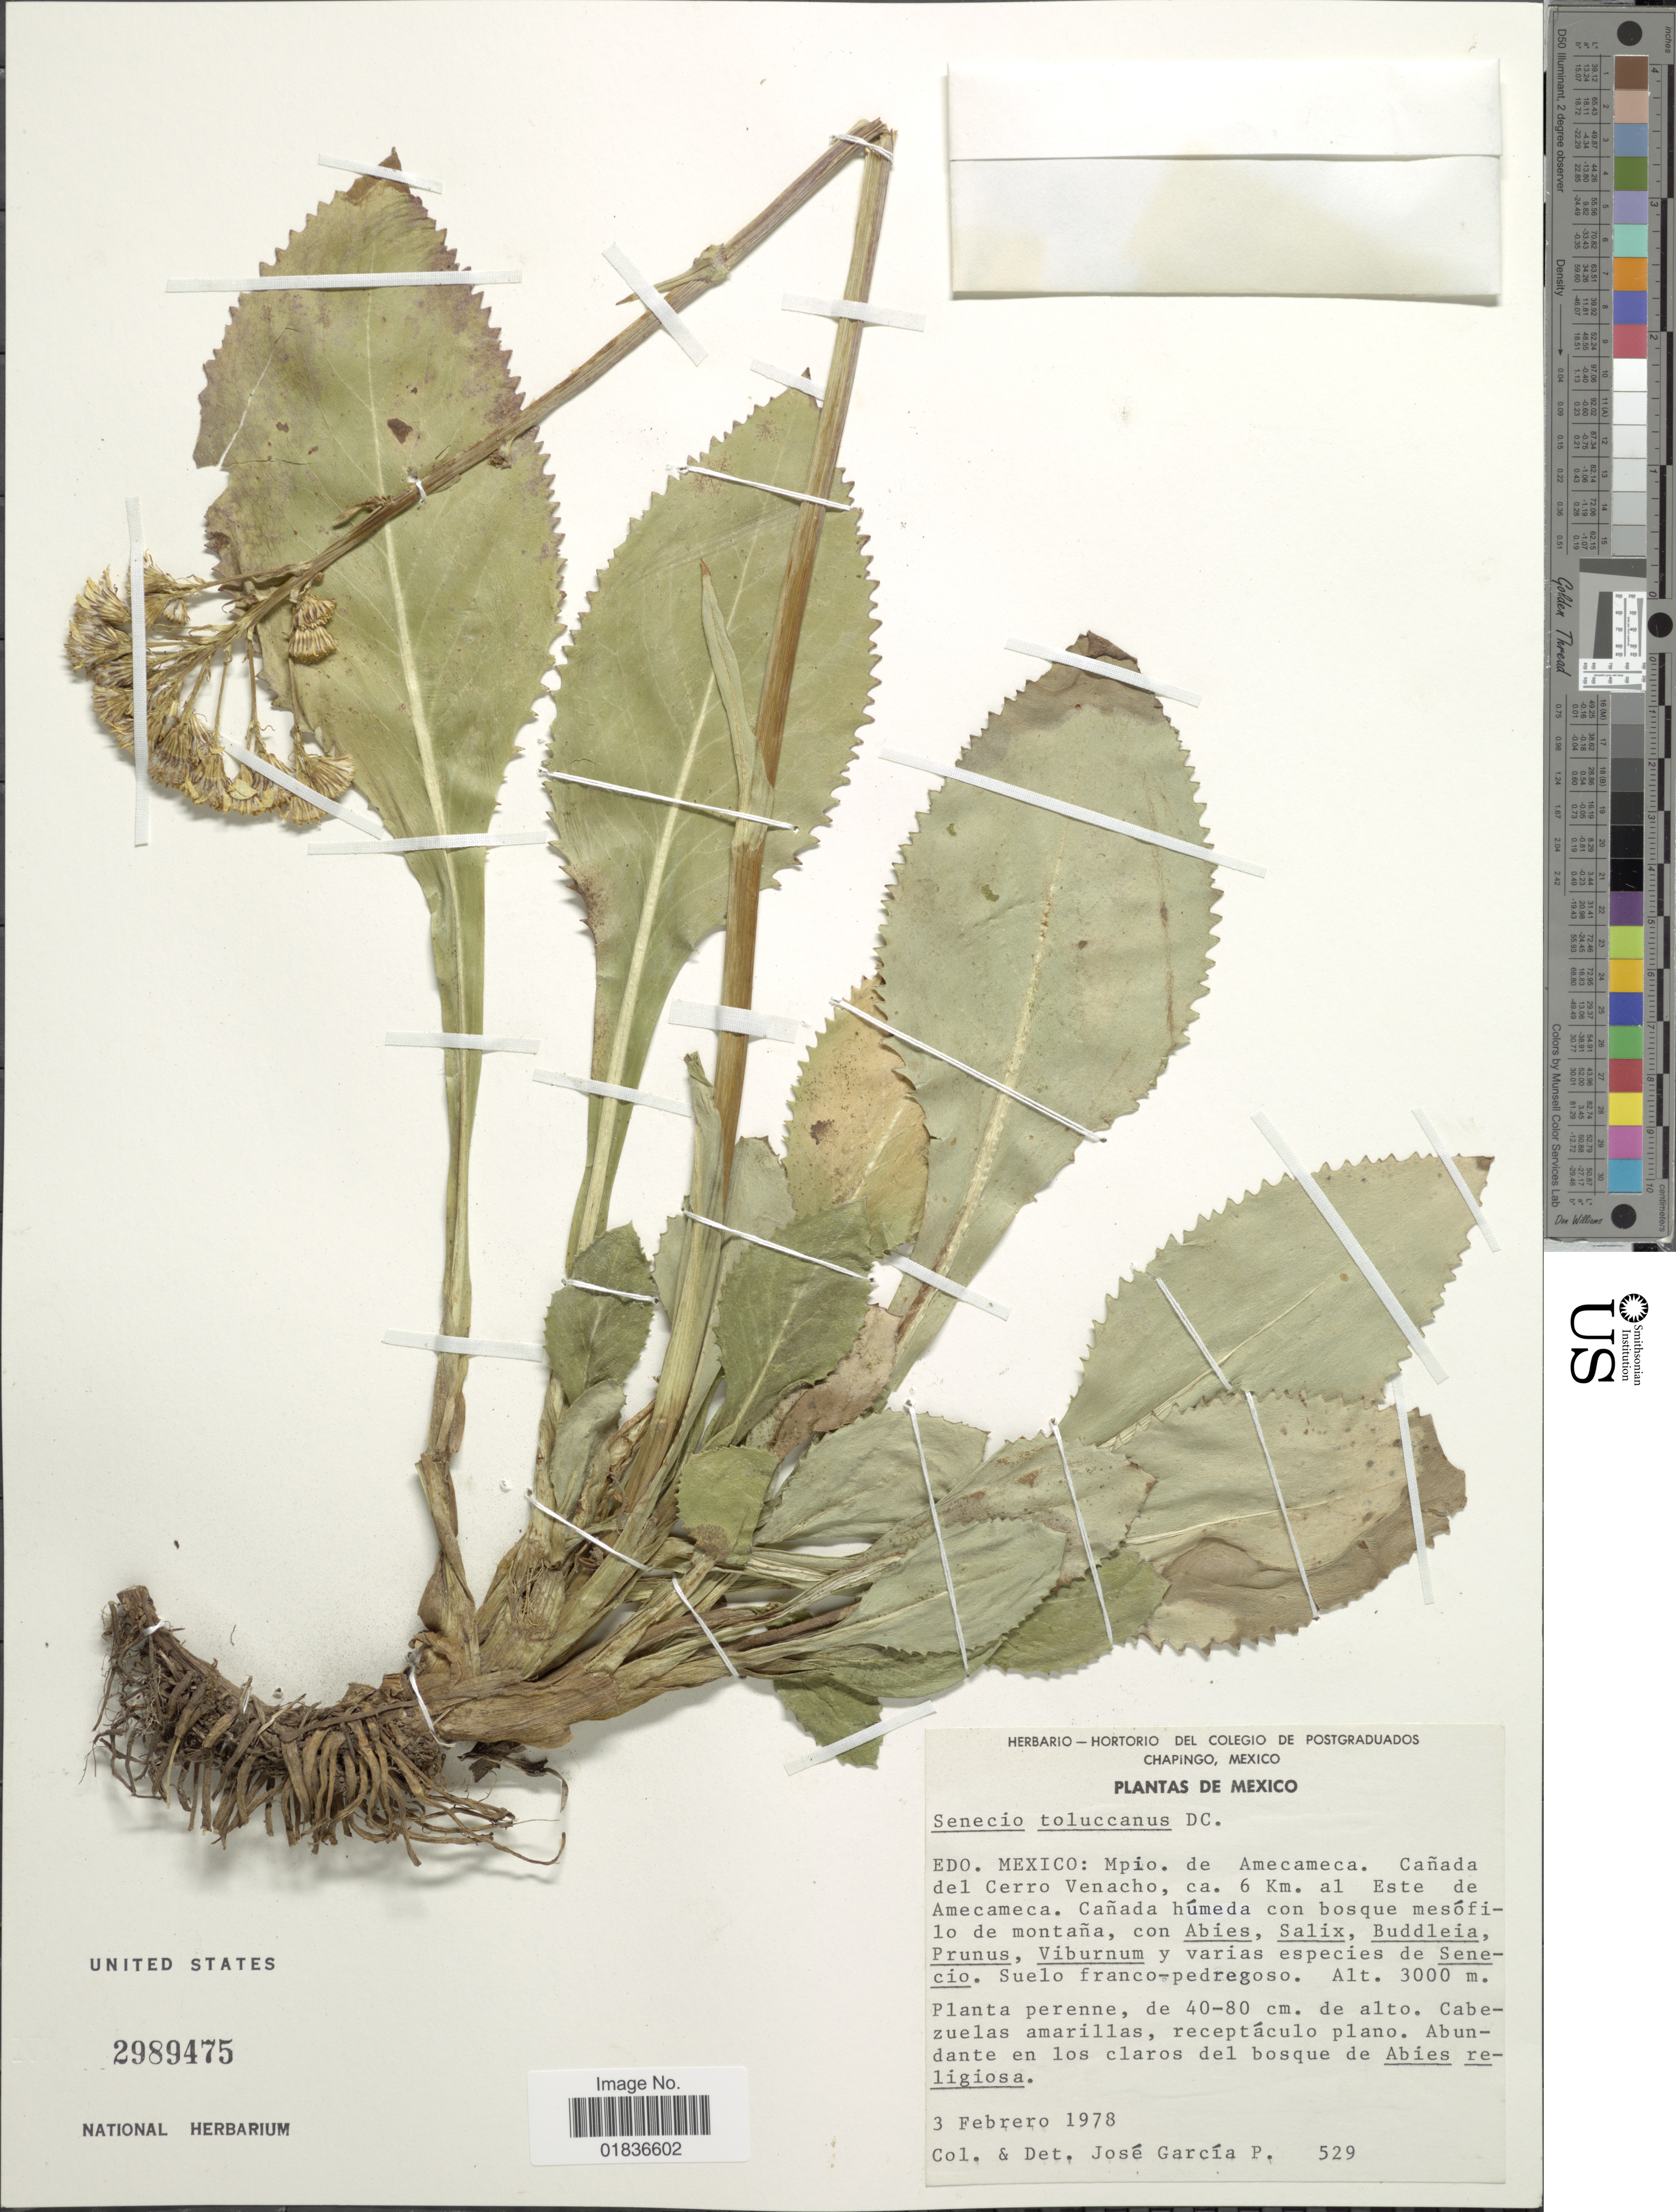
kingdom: Plantae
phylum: Tracheophyta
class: Magnoliopsida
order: Asterales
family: Asteraceae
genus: Senecio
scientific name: Senecio toluccanus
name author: DC.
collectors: J. García-P.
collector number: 529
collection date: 1978-02-03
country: Mexico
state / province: México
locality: Mpio. de Amecameca, Cañada del Cerro Venacho, ca. 6 Km. al Este de Amecameca.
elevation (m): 3000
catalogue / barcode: US 2989475